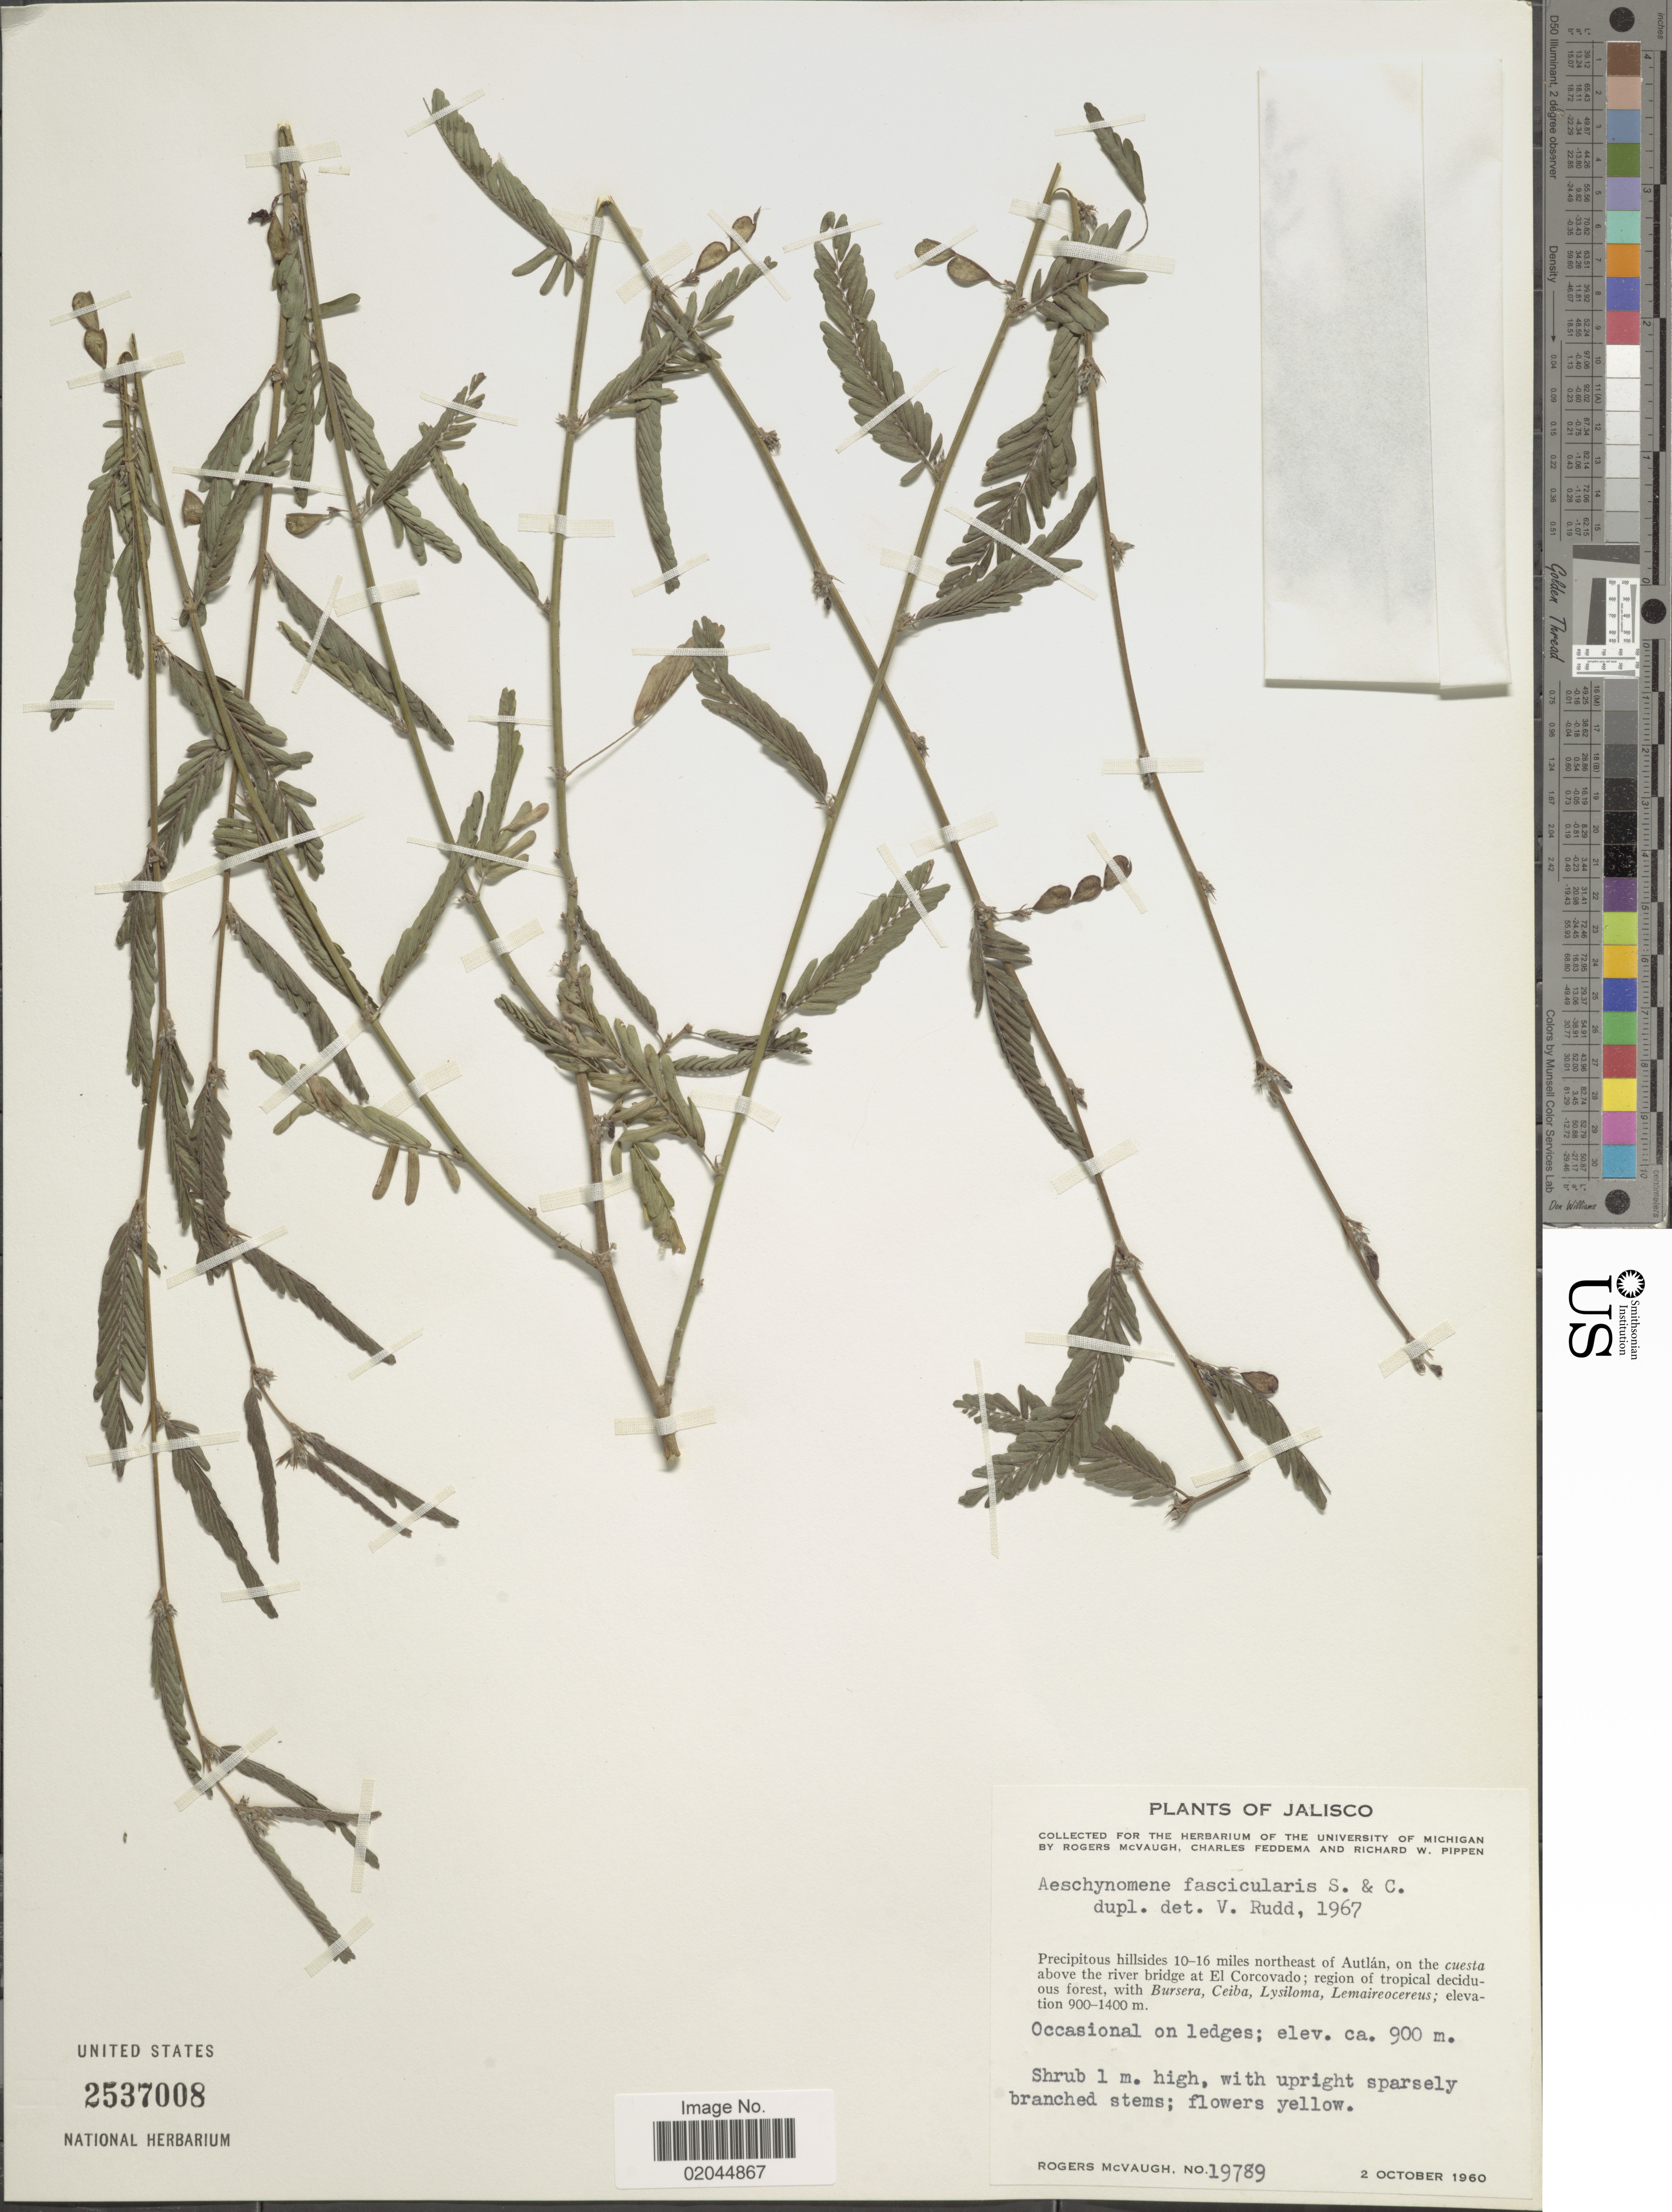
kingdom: Plantae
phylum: Tracheophyta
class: Magnoliopsida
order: Fabales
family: Fabaceae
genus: Aeschynomene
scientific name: Aeschynomene fascicularis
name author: Schltdl. & Cham.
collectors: R. McVaugh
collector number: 19789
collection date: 1960-10-02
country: Mexico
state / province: Jalisco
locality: Precipitous hillsides 10-16 miles northeast of Autlan, on the cuesta above the river bridge at El Corcovado, region of tropical deciduous forest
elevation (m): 900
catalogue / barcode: US 2537008